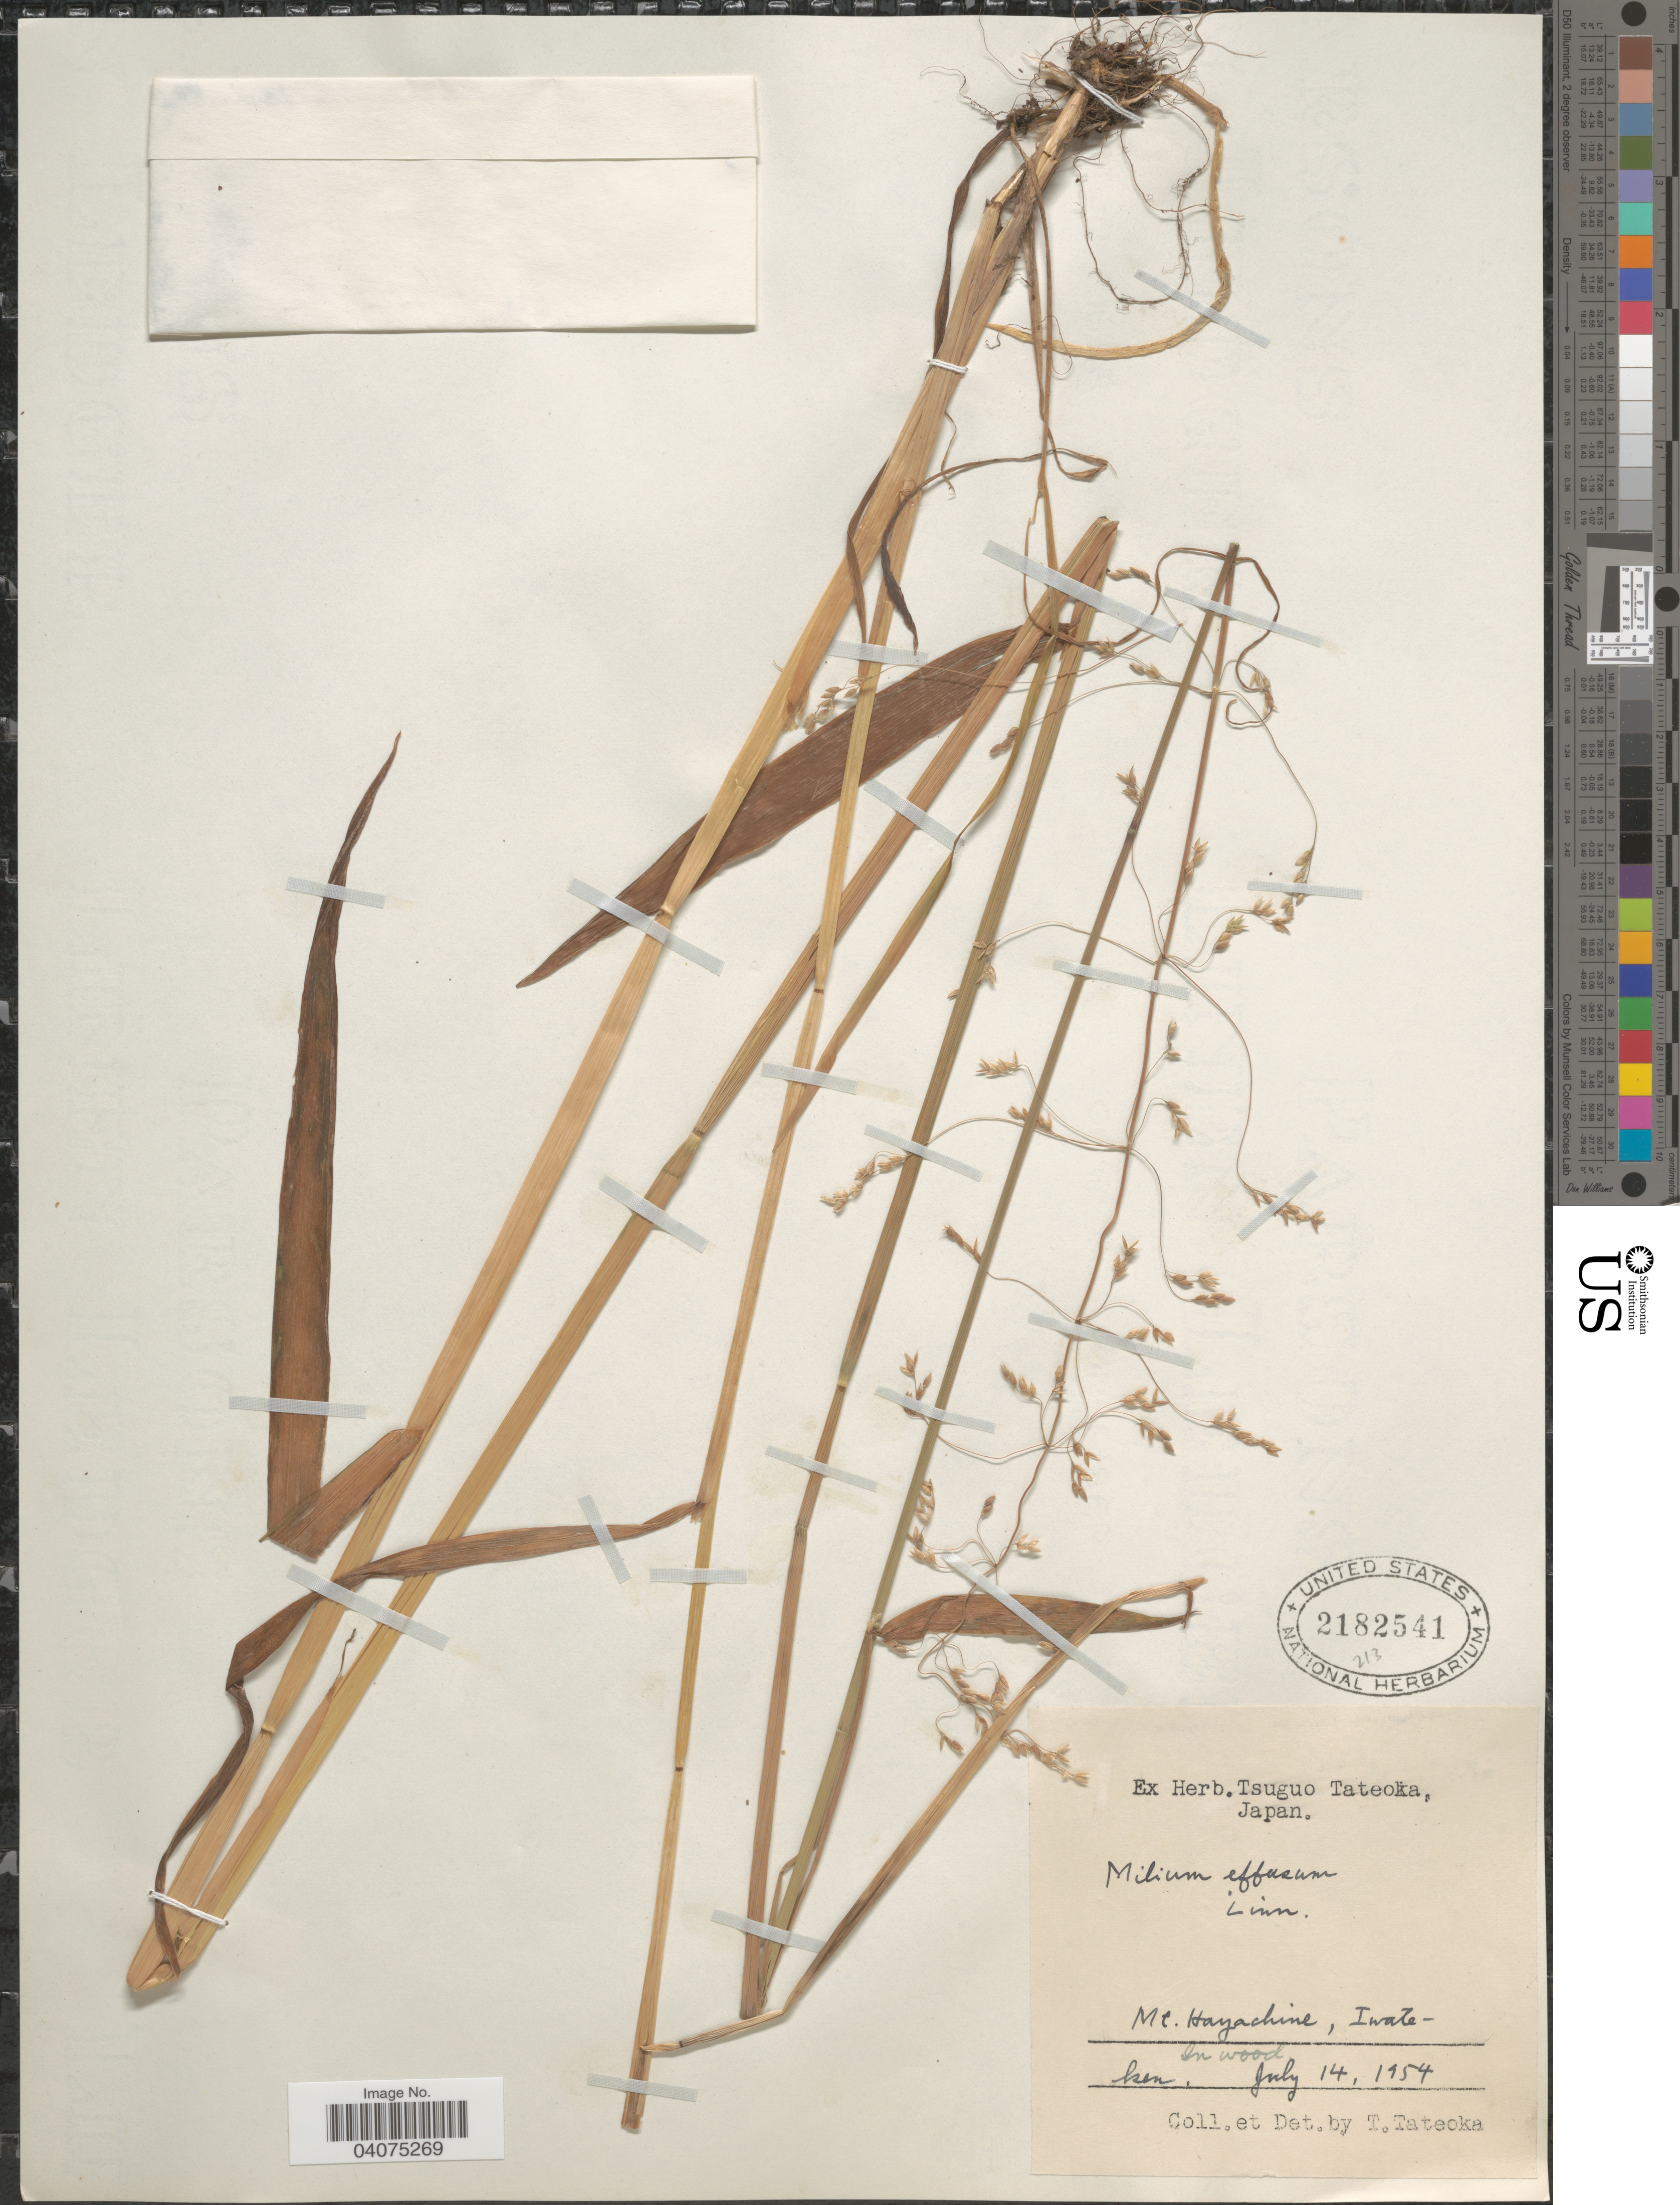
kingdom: Plantae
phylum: Tracheophyta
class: Liliopsida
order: Poales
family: Poaceae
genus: Milium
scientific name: Milium effusum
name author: L.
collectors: T. Tateoka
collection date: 1954-07-14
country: Japan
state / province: Iwate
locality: Mt. Hayachine. In wood.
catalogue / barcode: US 2182541